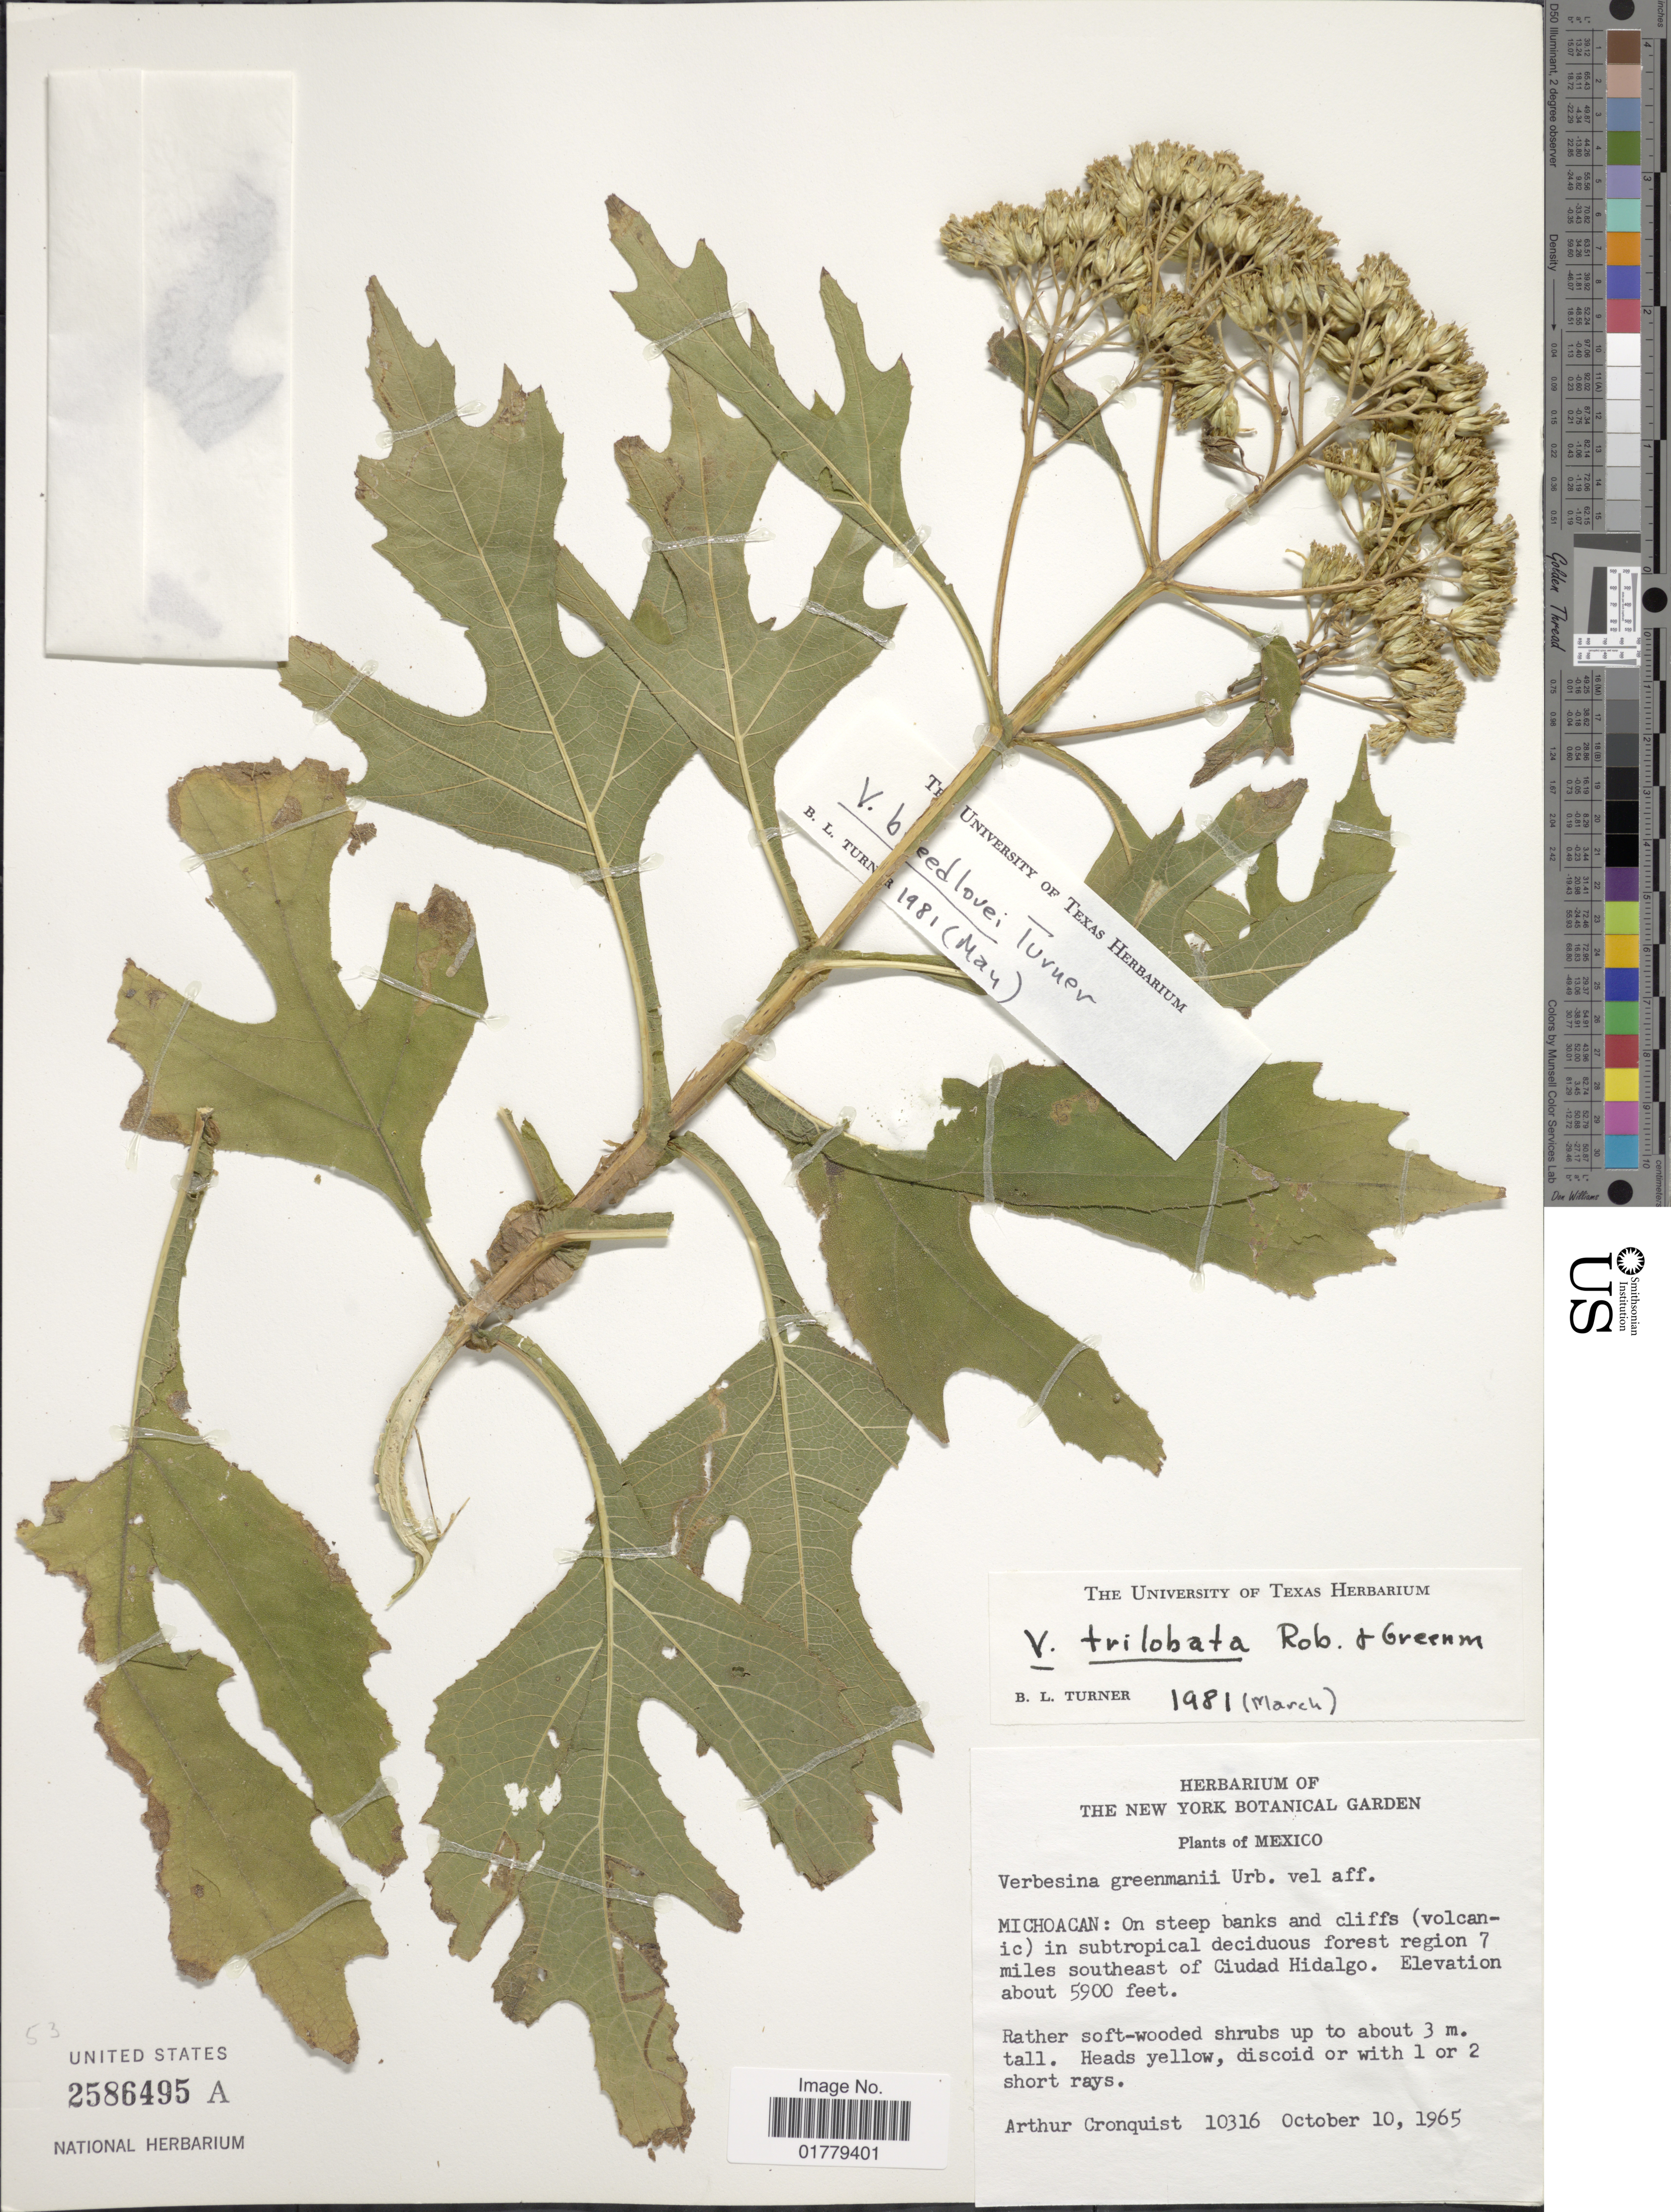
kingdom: Plantae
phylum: Tracheophyta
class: Magnoliopsida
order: Asterales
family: Asteraceae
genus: Verbesina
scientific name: Verbesina breedlovei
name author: B.L. Turner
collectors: A. J. Cronquist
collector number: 10316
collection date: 1965-10-10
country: Mexico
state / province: Michoacán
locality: Michoacan: On steep banks and cliffs (volcanic) in subtropical deciduous forest region 7 miles southeast of Ciudad Hidalgo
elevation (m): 1798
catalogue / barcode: US 2586495A